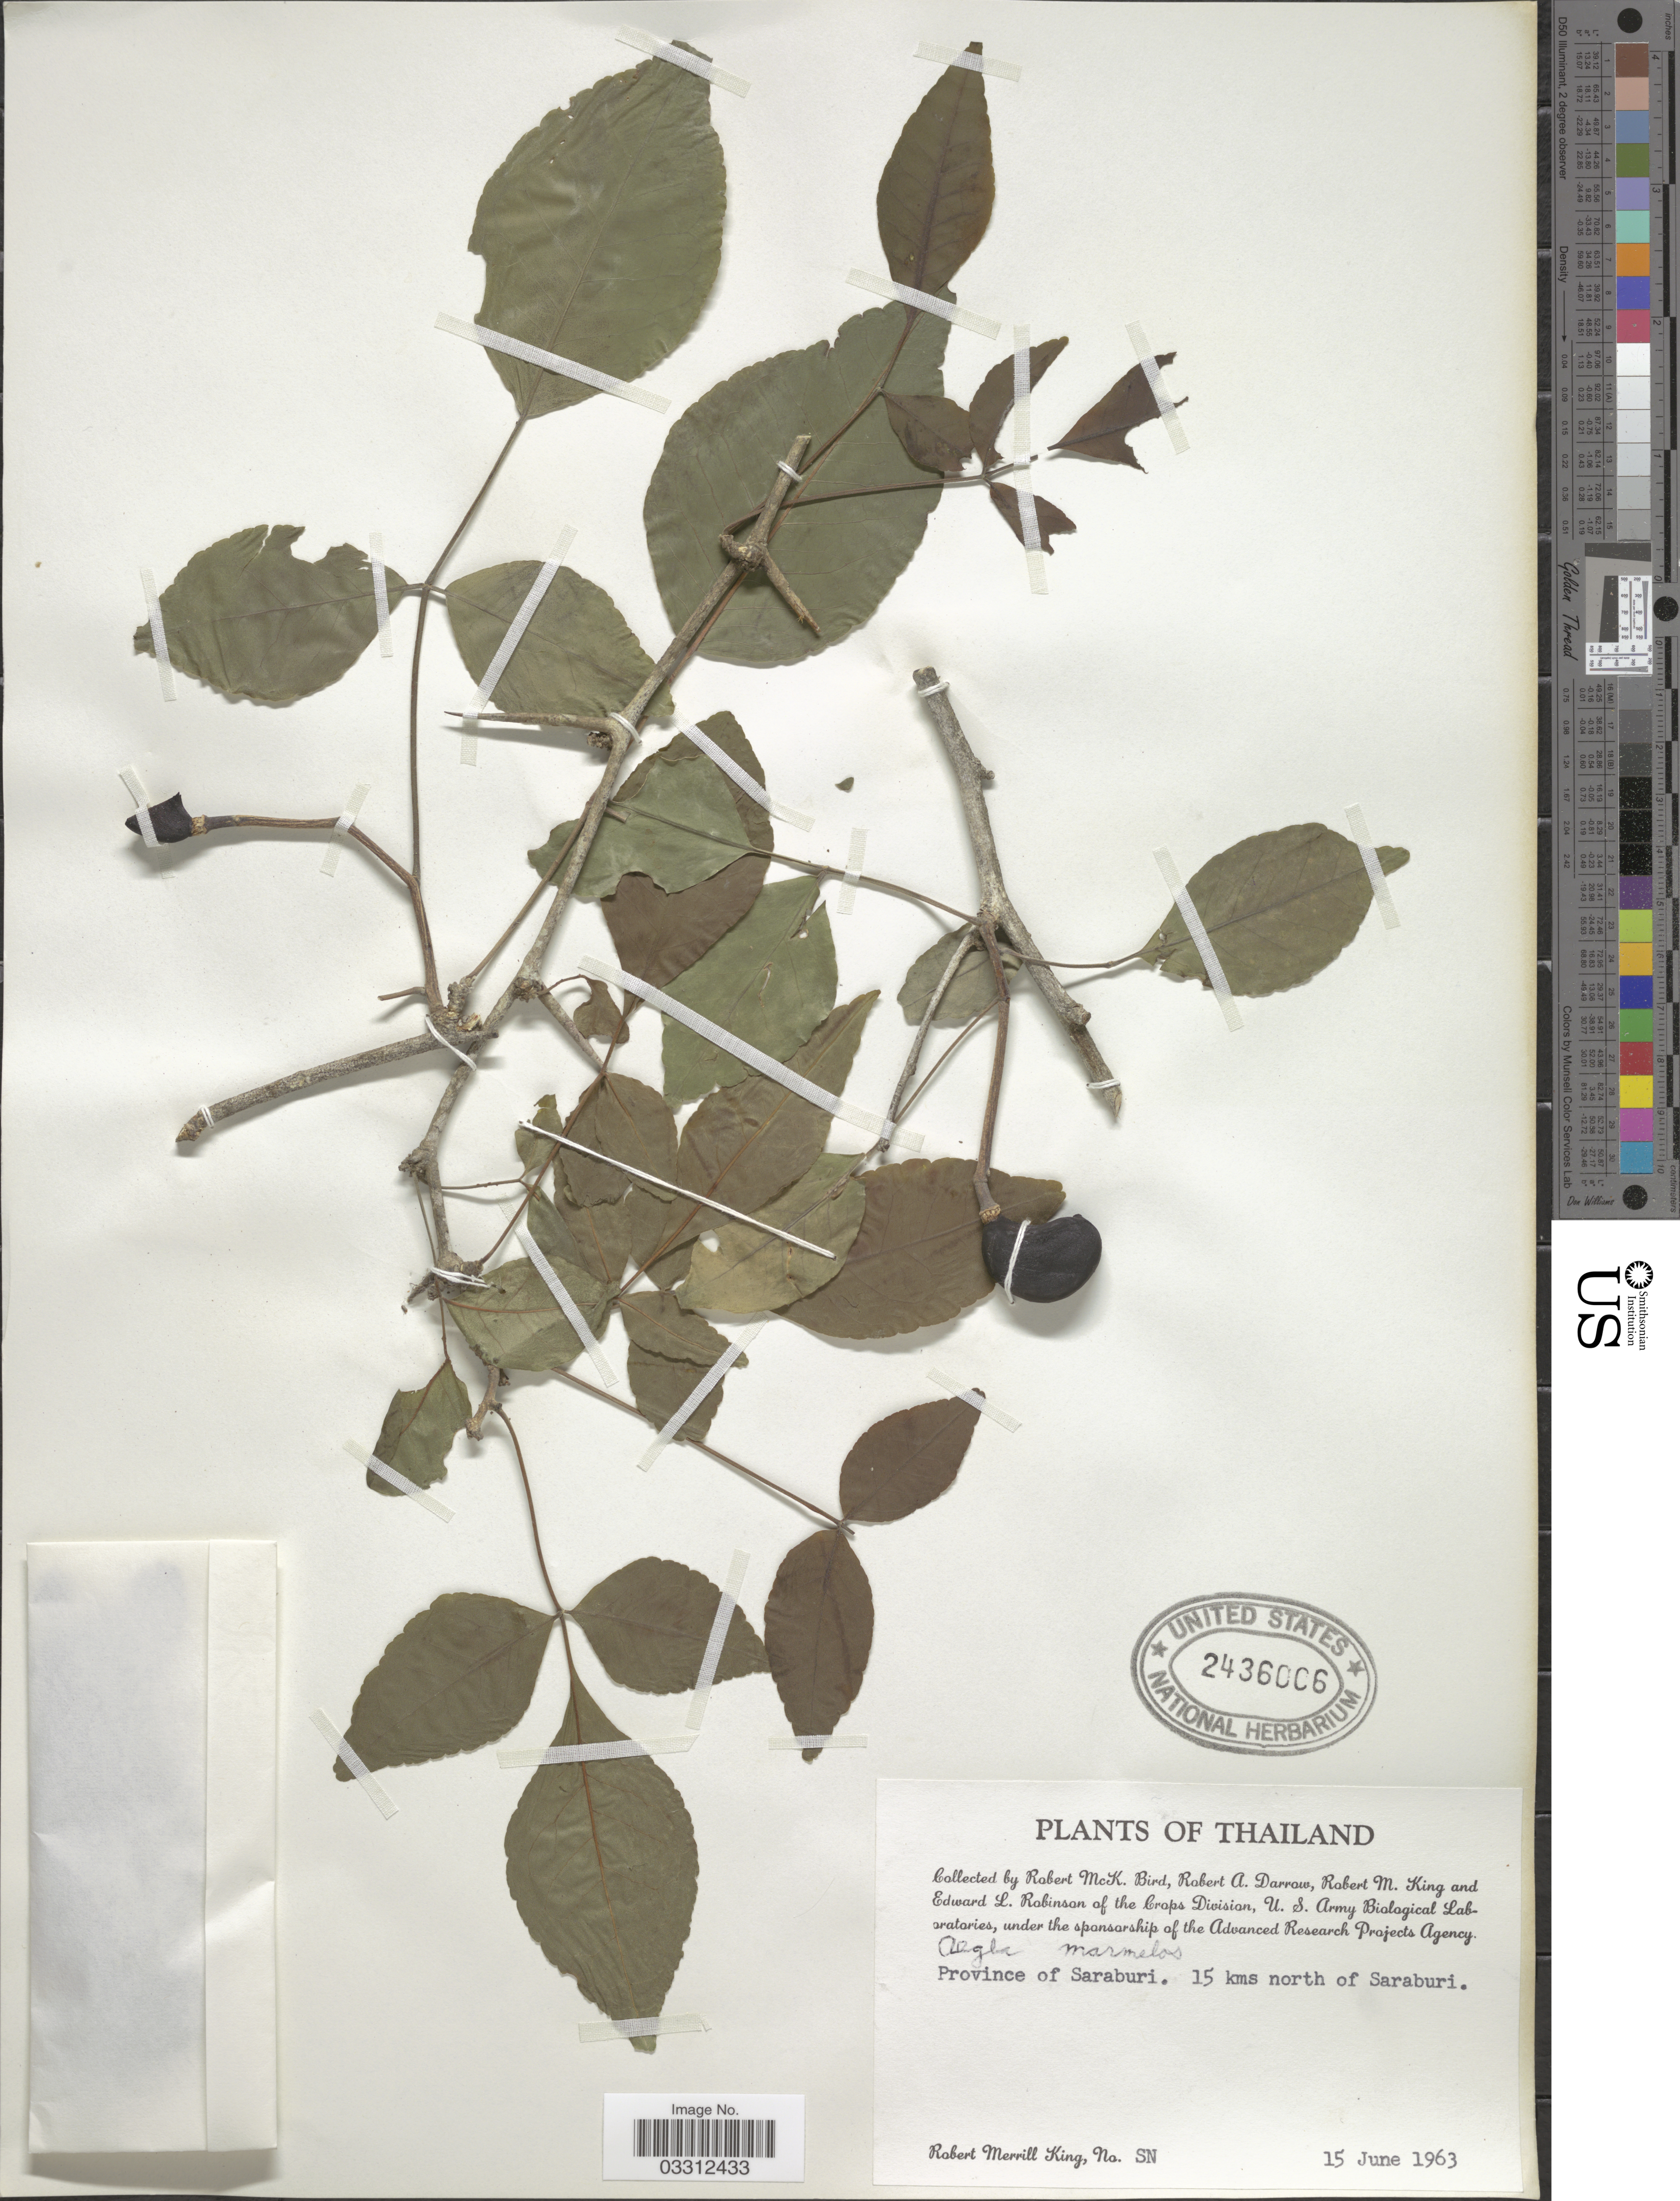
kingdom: Plantae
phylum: Tracheophyta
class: Magnoliopsida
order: Sapindales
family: Rutaceae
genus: Aegle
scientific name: Aegle marmelos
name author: (L.) Corrêa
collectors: R. M. King, R. M. Bird, R. A. Darrow & E. L. Robinson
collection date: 1963-06-15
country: Thailand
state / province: Saraburi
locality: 15 kms north of Saraburi.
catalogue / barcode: US 2436006